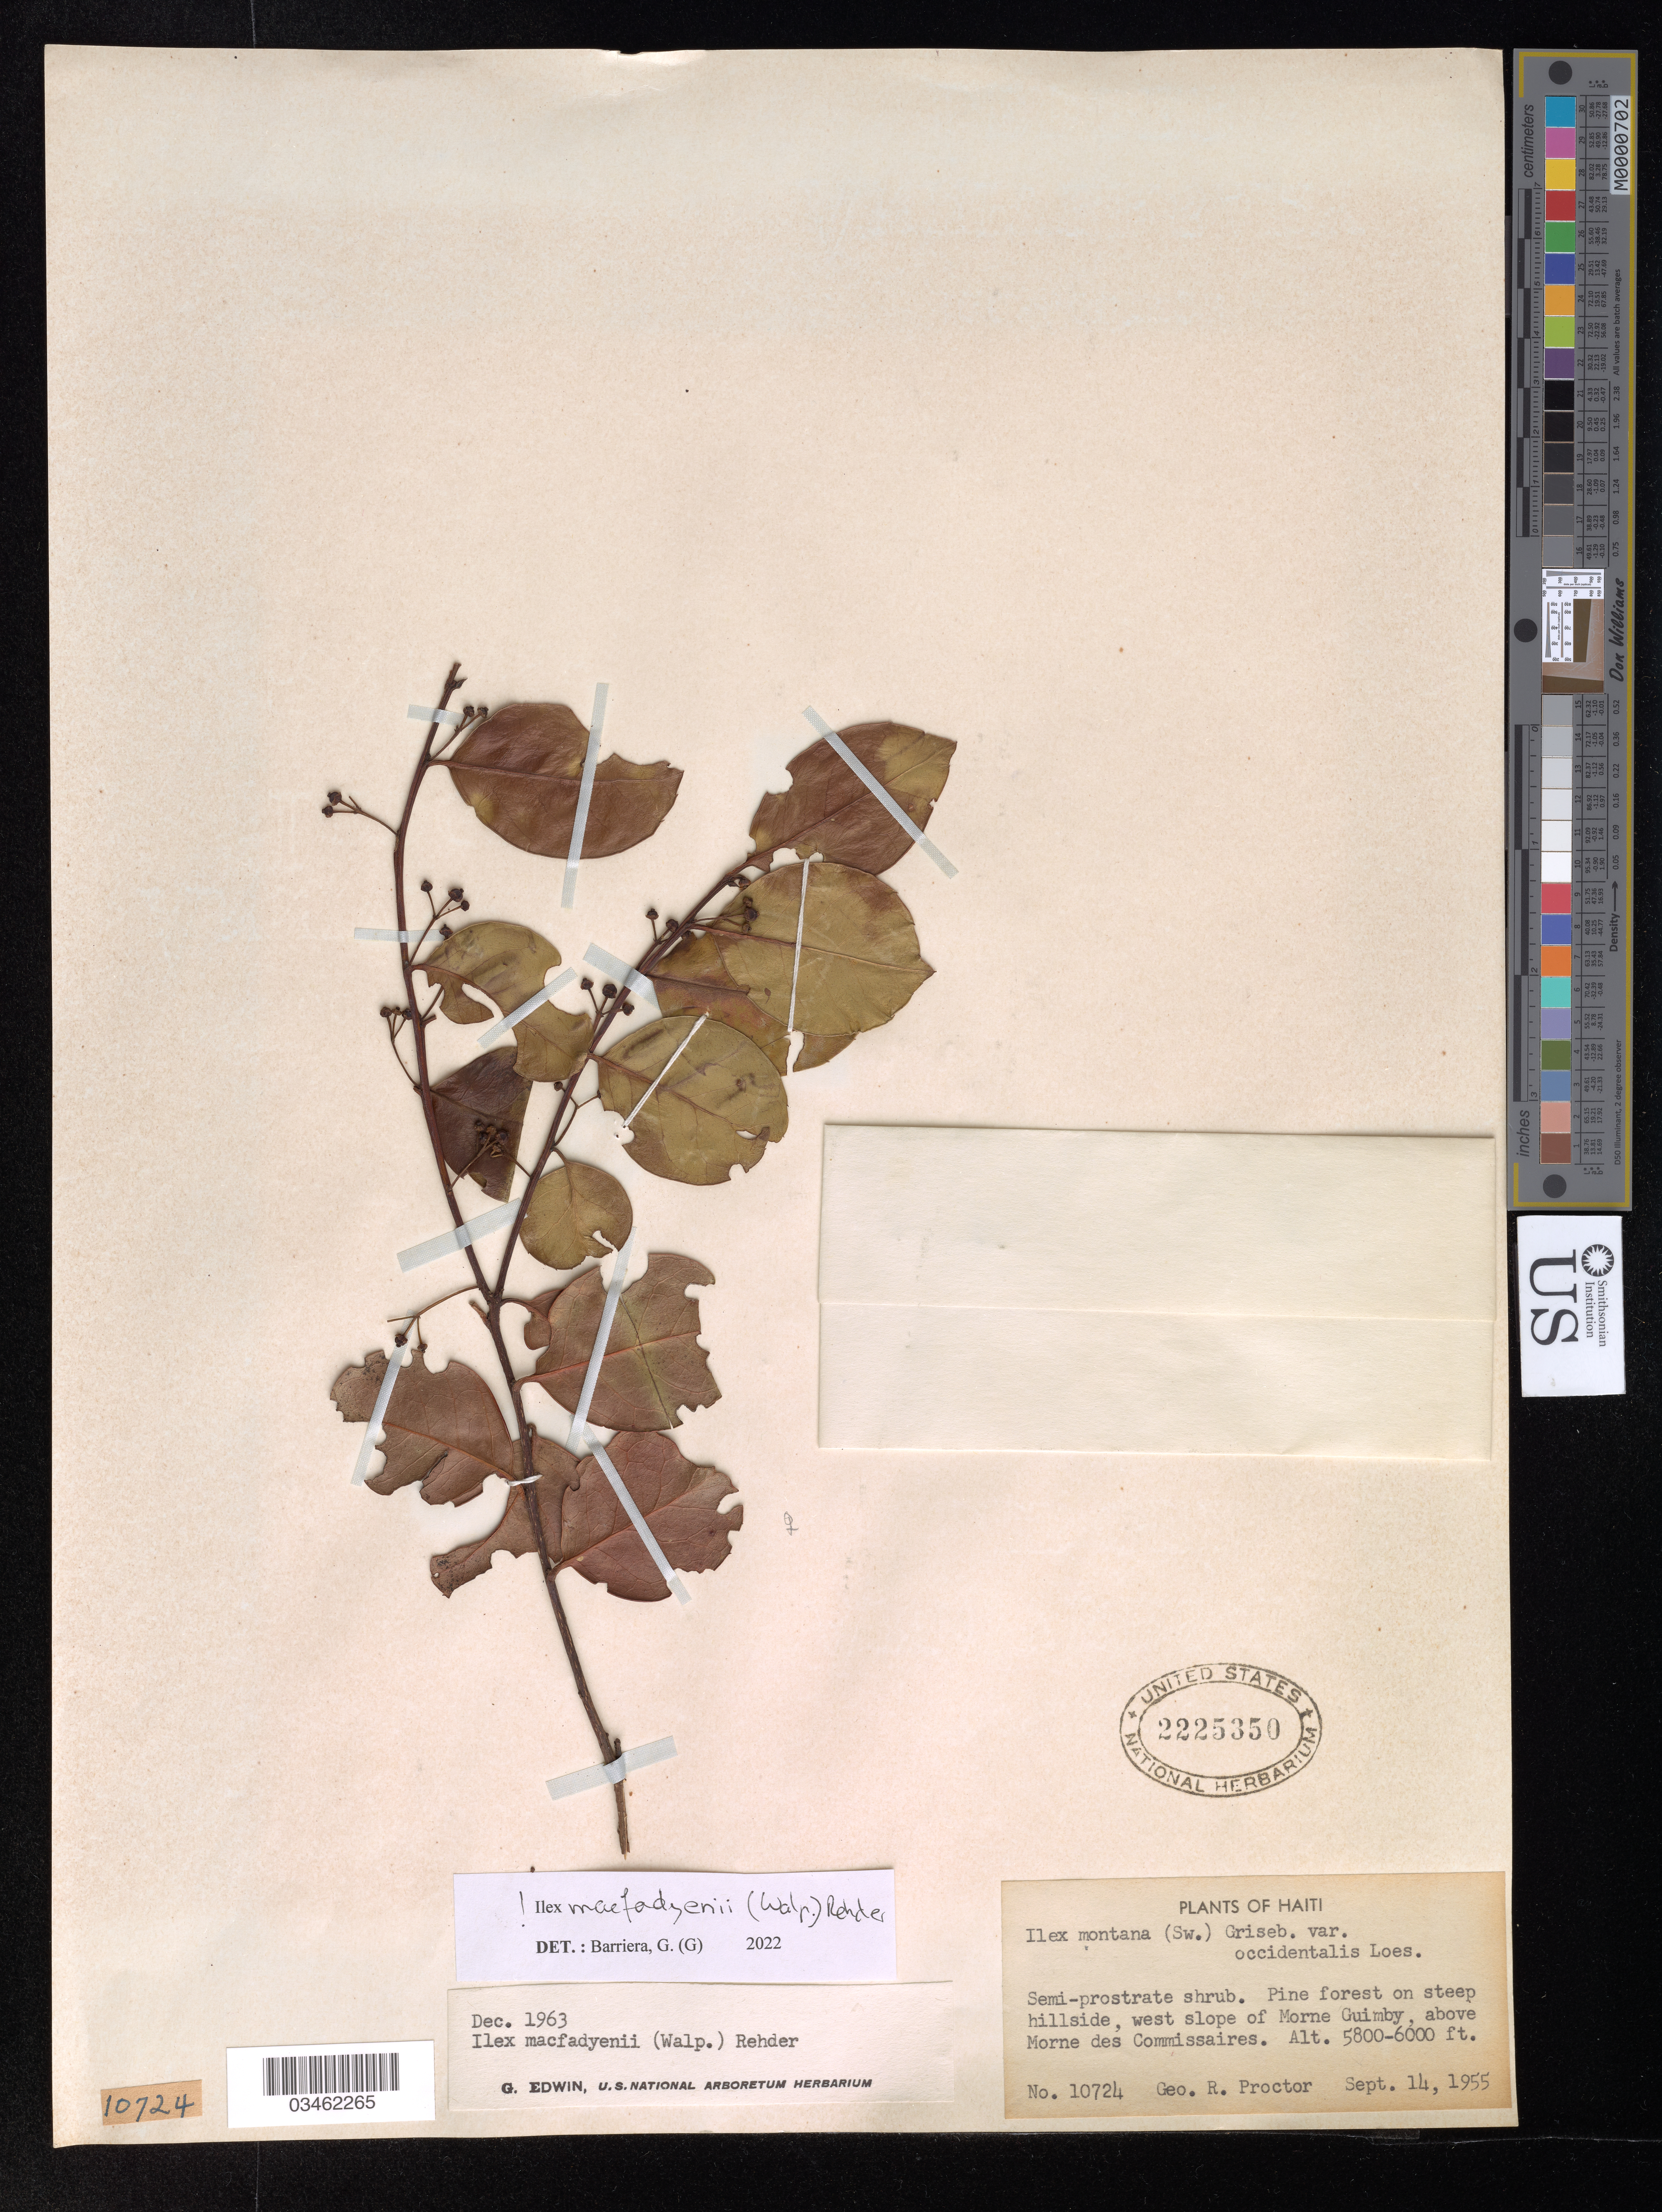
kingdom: Plantae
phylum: Tracheophyta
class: Magnoliopsida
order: Aquifoliales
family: Aquifoliaceae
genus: Ilex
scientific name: Ilex macfadyenii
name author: Rehder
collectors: G. R. Proctor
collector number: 10724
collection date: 1955-09-14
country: Haiti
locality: Pine forest on steep hillside, west slope of Morne Guimby, above Morne des Commissaires.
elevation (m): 1768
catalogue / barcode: US 2225350